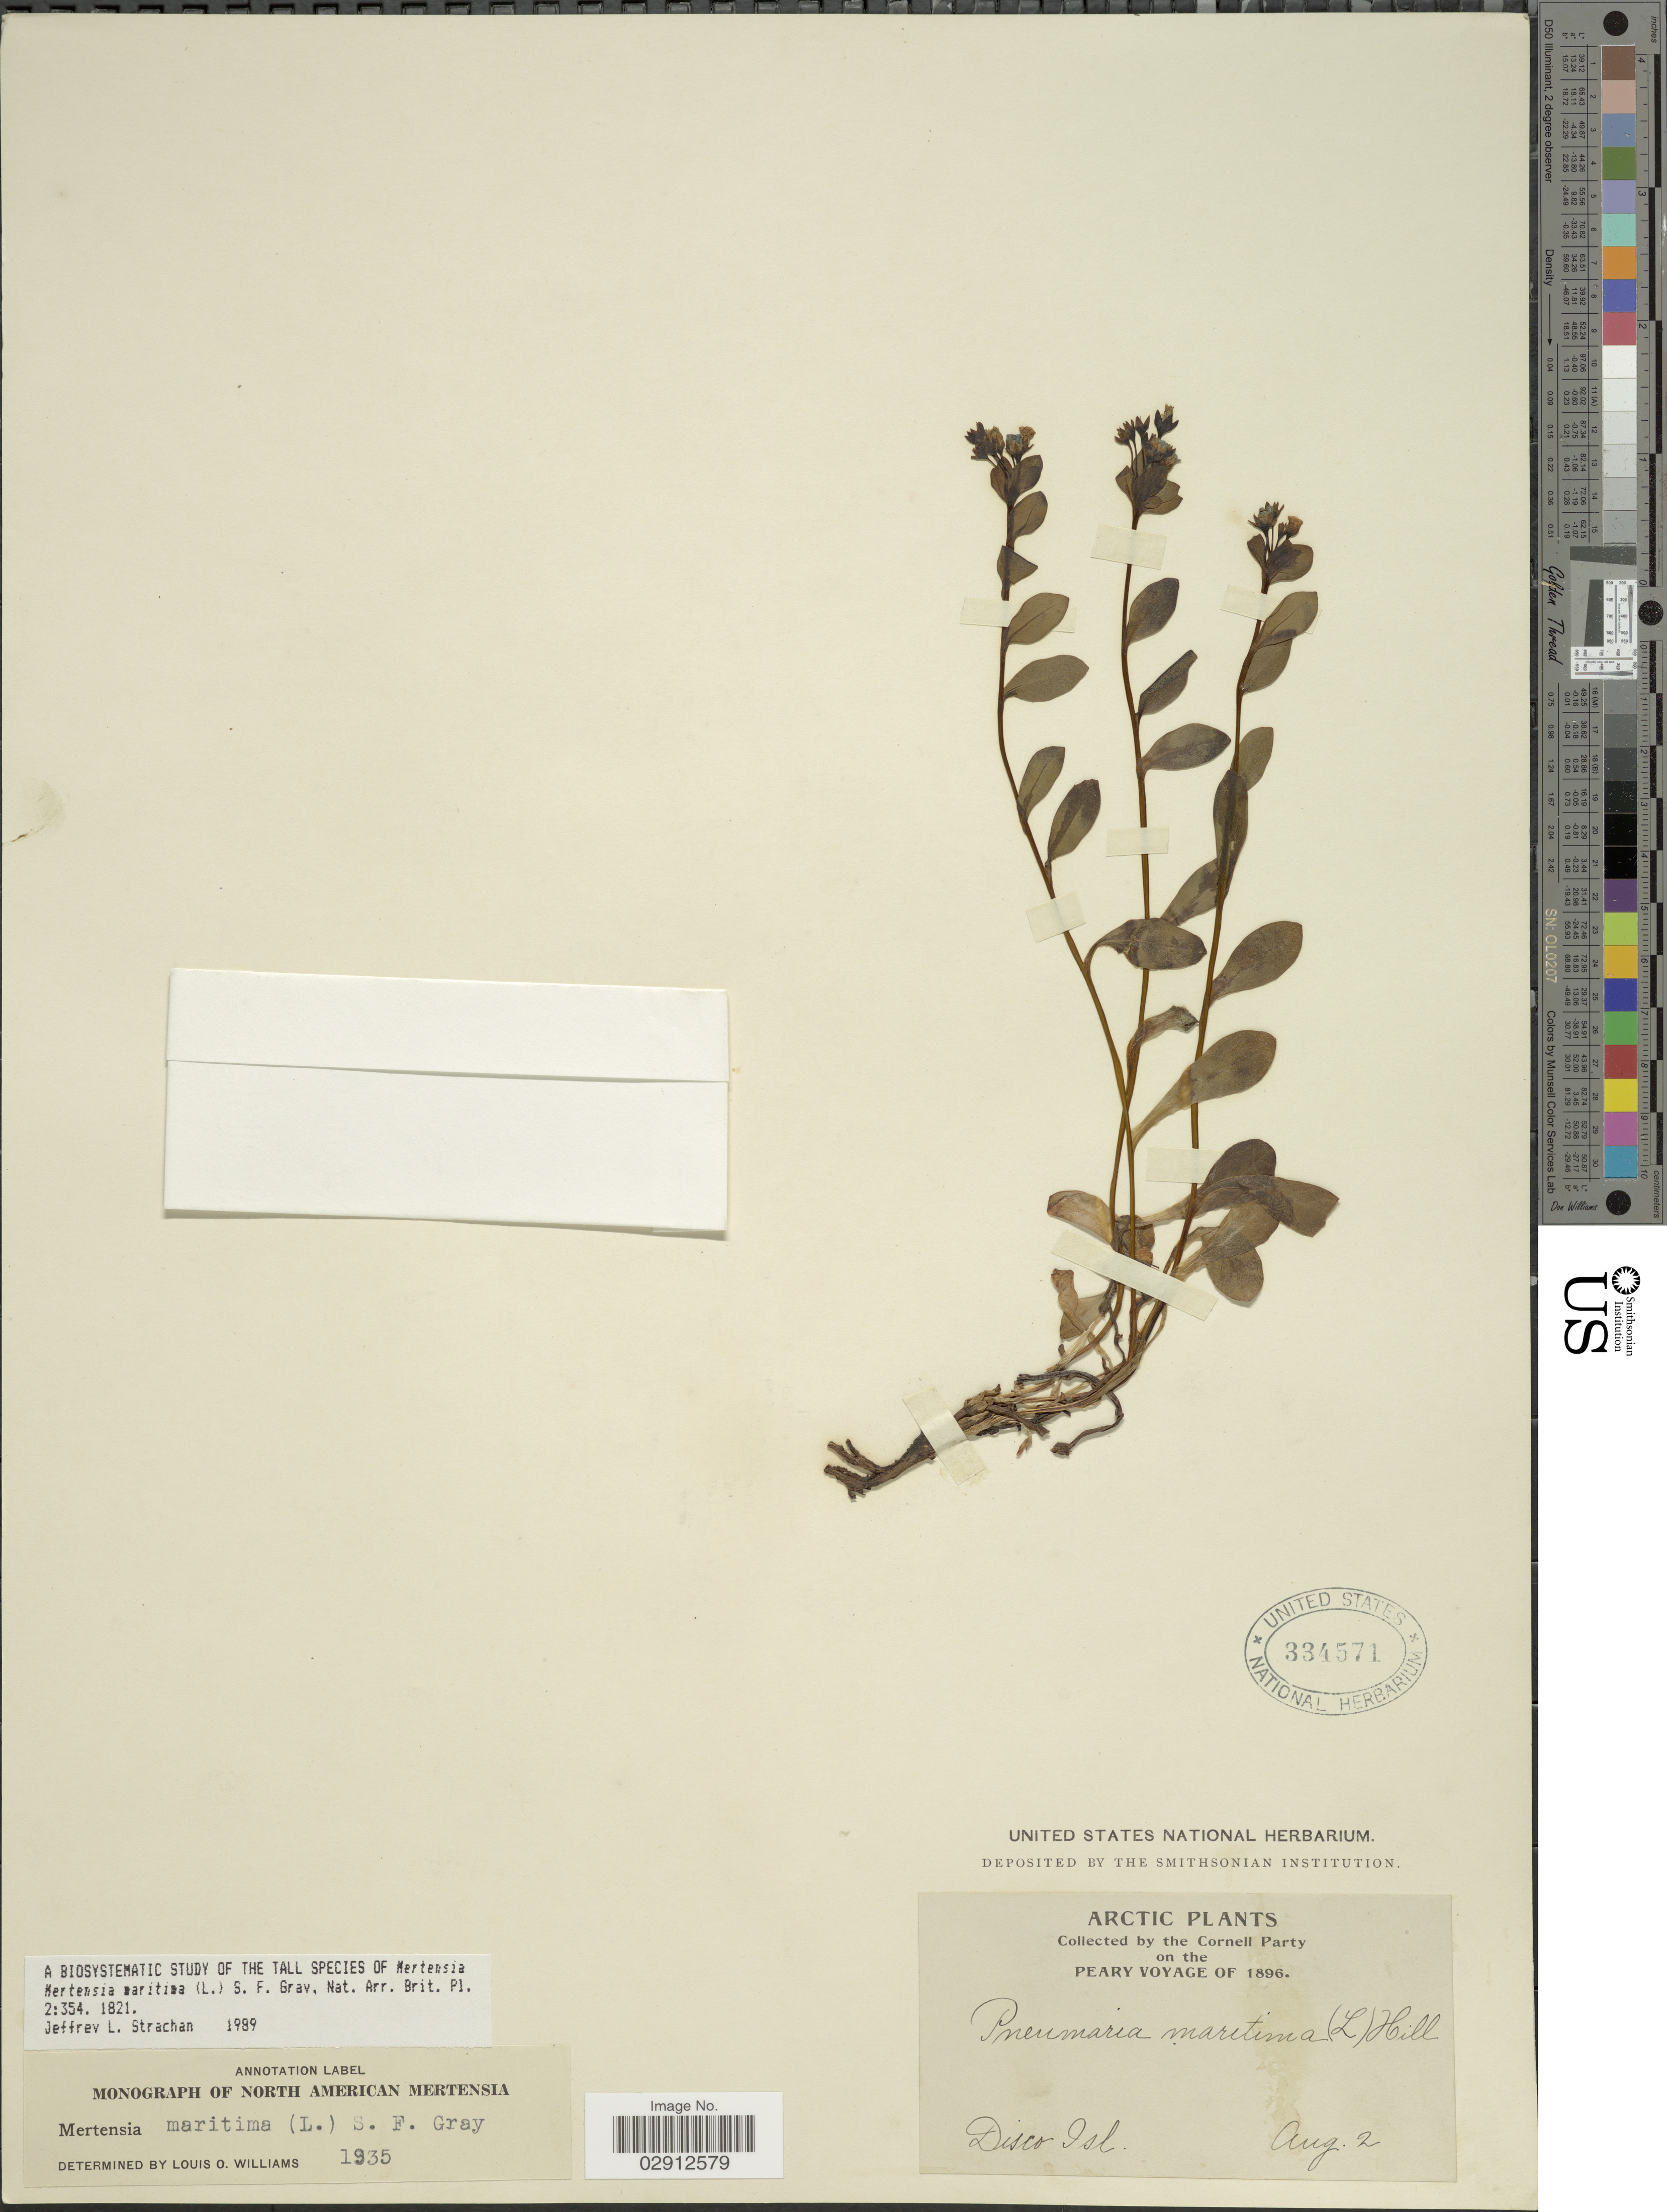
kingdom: Plantae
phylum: Tracheophyta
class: Magnoliopsida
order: Boraginales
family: Boraginaceae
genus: Mertensia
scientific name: Mertensia maritima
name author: (L.) S.F. Gray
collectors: Cornell Party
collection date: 1896-08-02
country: Greenland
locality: Arctic, Disco Isl.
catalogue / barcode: US 334571